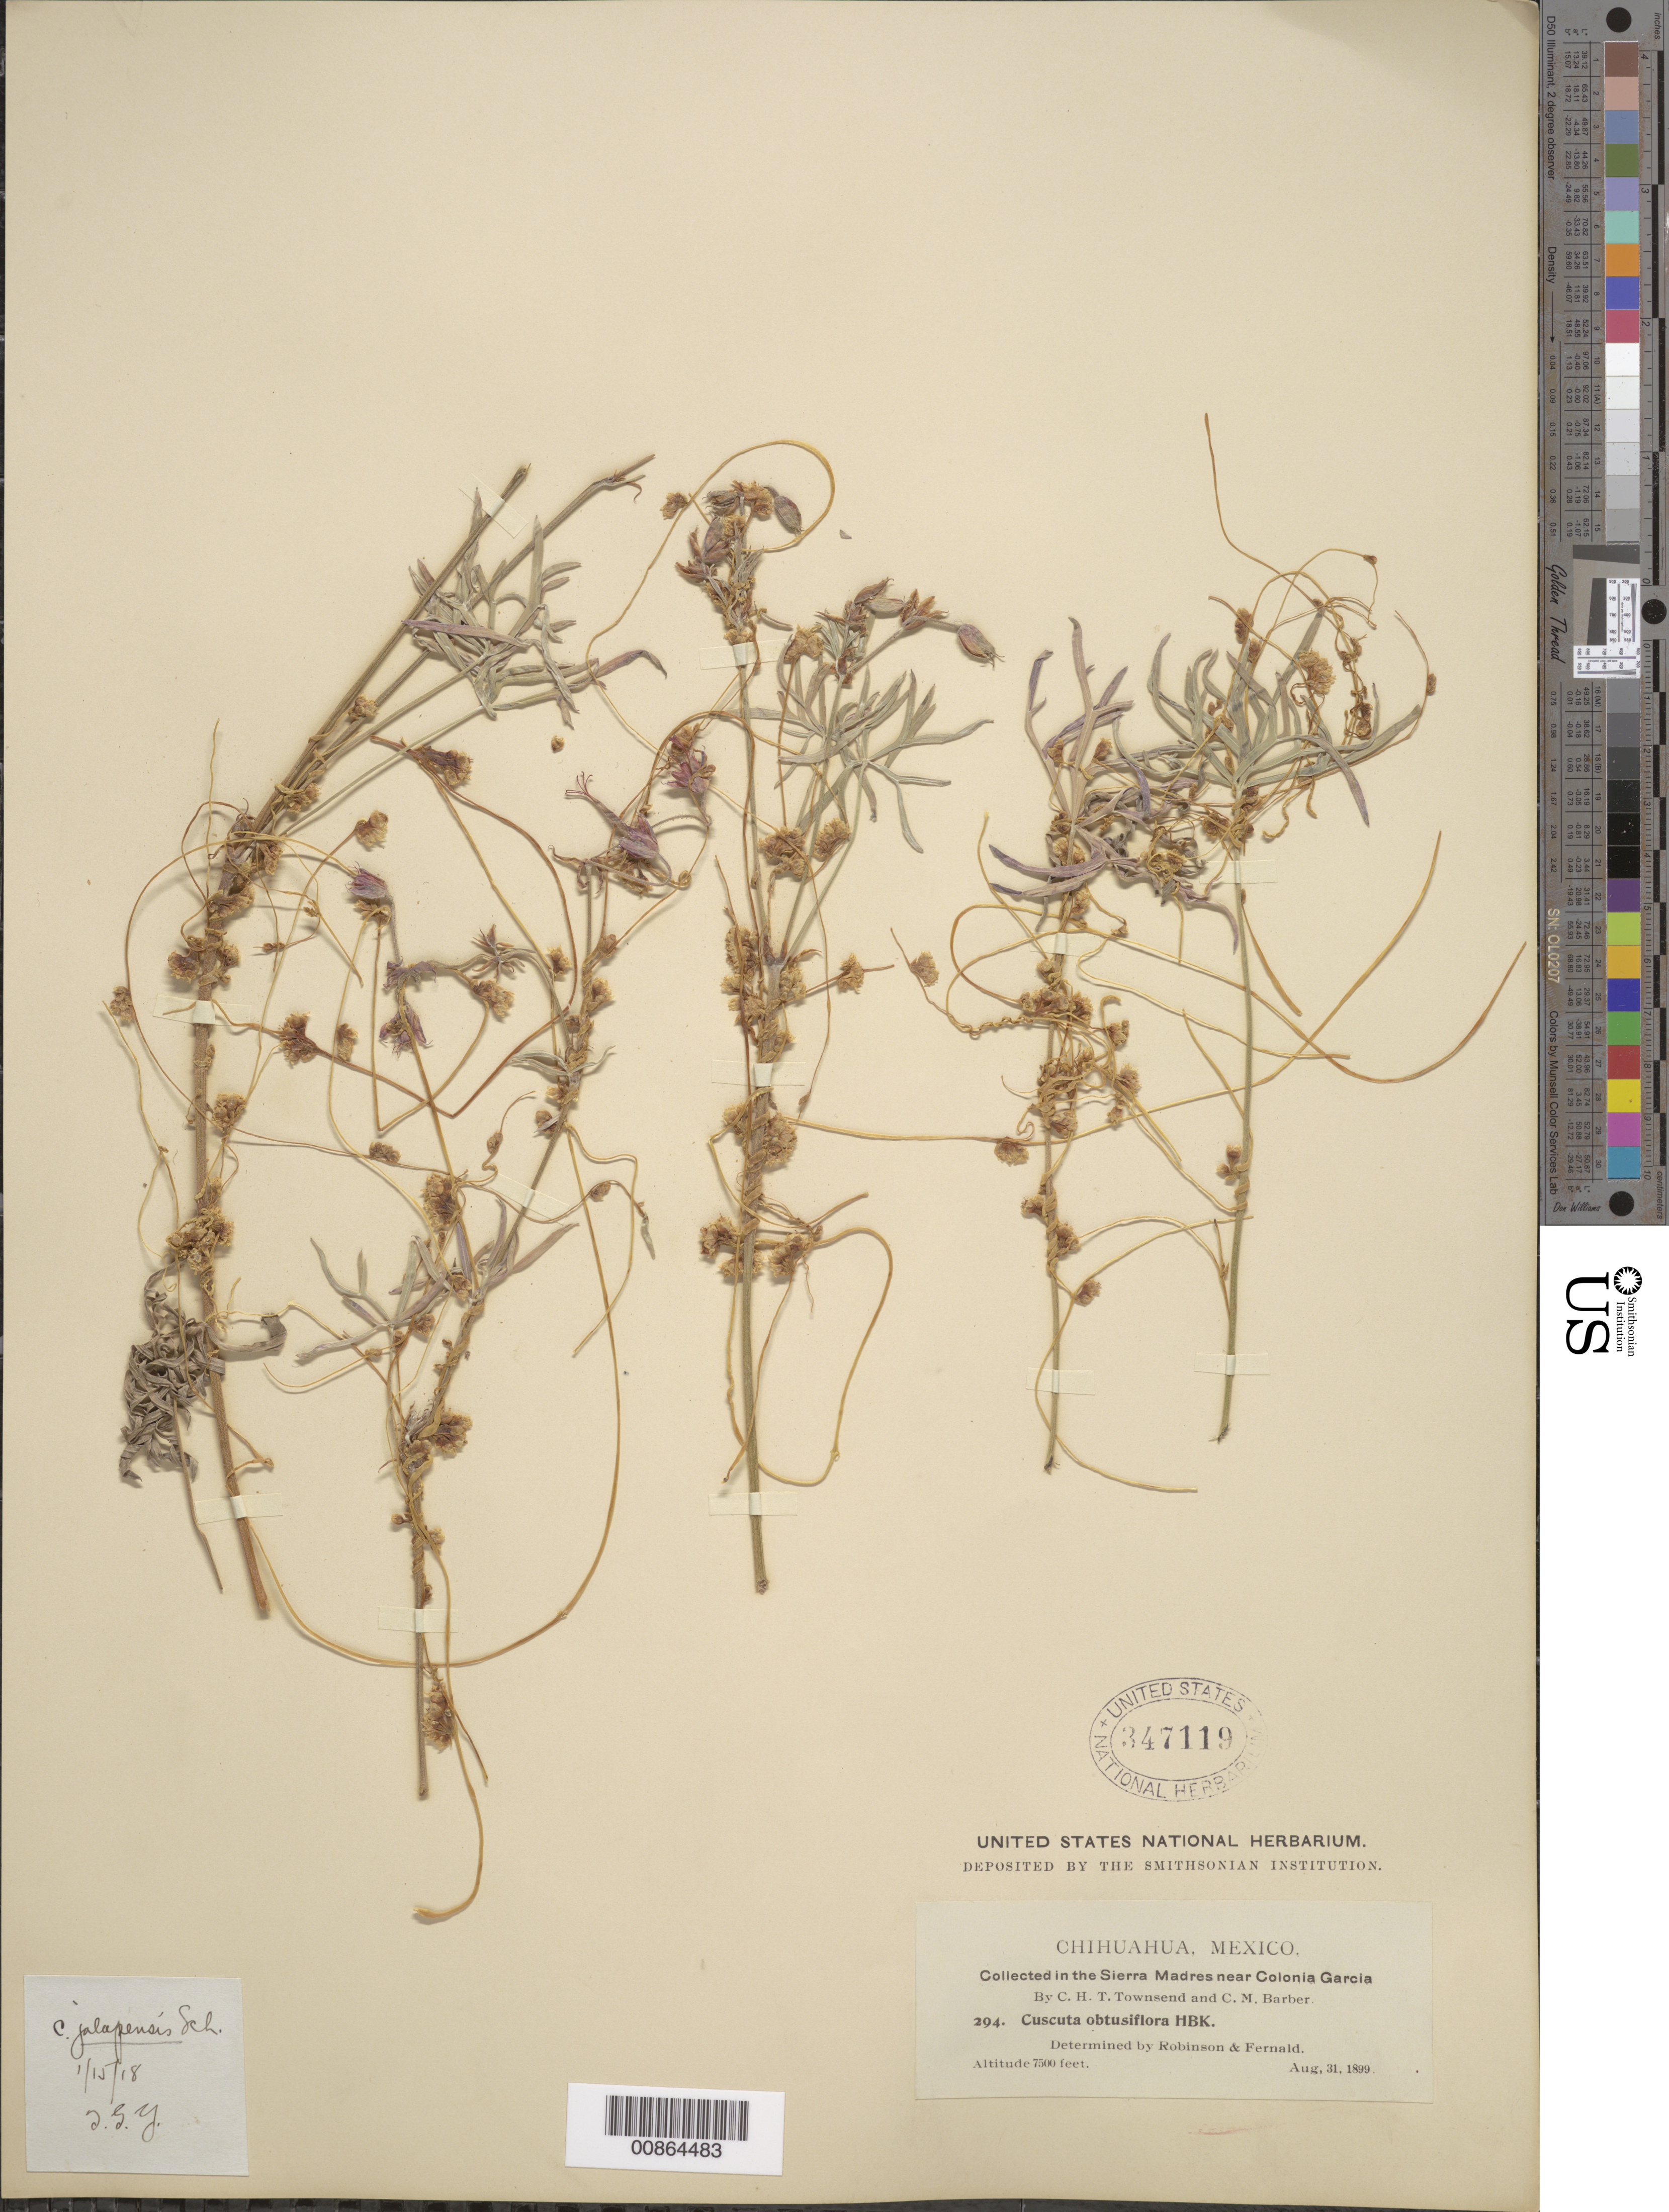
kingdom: Plantae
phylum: Tracheophyta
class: Magnoliopsida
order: Solanales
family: Convolvulaceae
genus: Cuscuta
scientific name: Cuscuta jalapensis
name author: Schltdl.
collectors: C. H. T. Townsend & C. Barber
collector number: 294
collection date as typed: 31 Aug 1899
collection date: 1899-08-31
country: Mexico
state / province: Chihuahua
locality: Sierra Madre near Colonia García.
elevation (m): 2286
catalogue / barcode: US 1338661